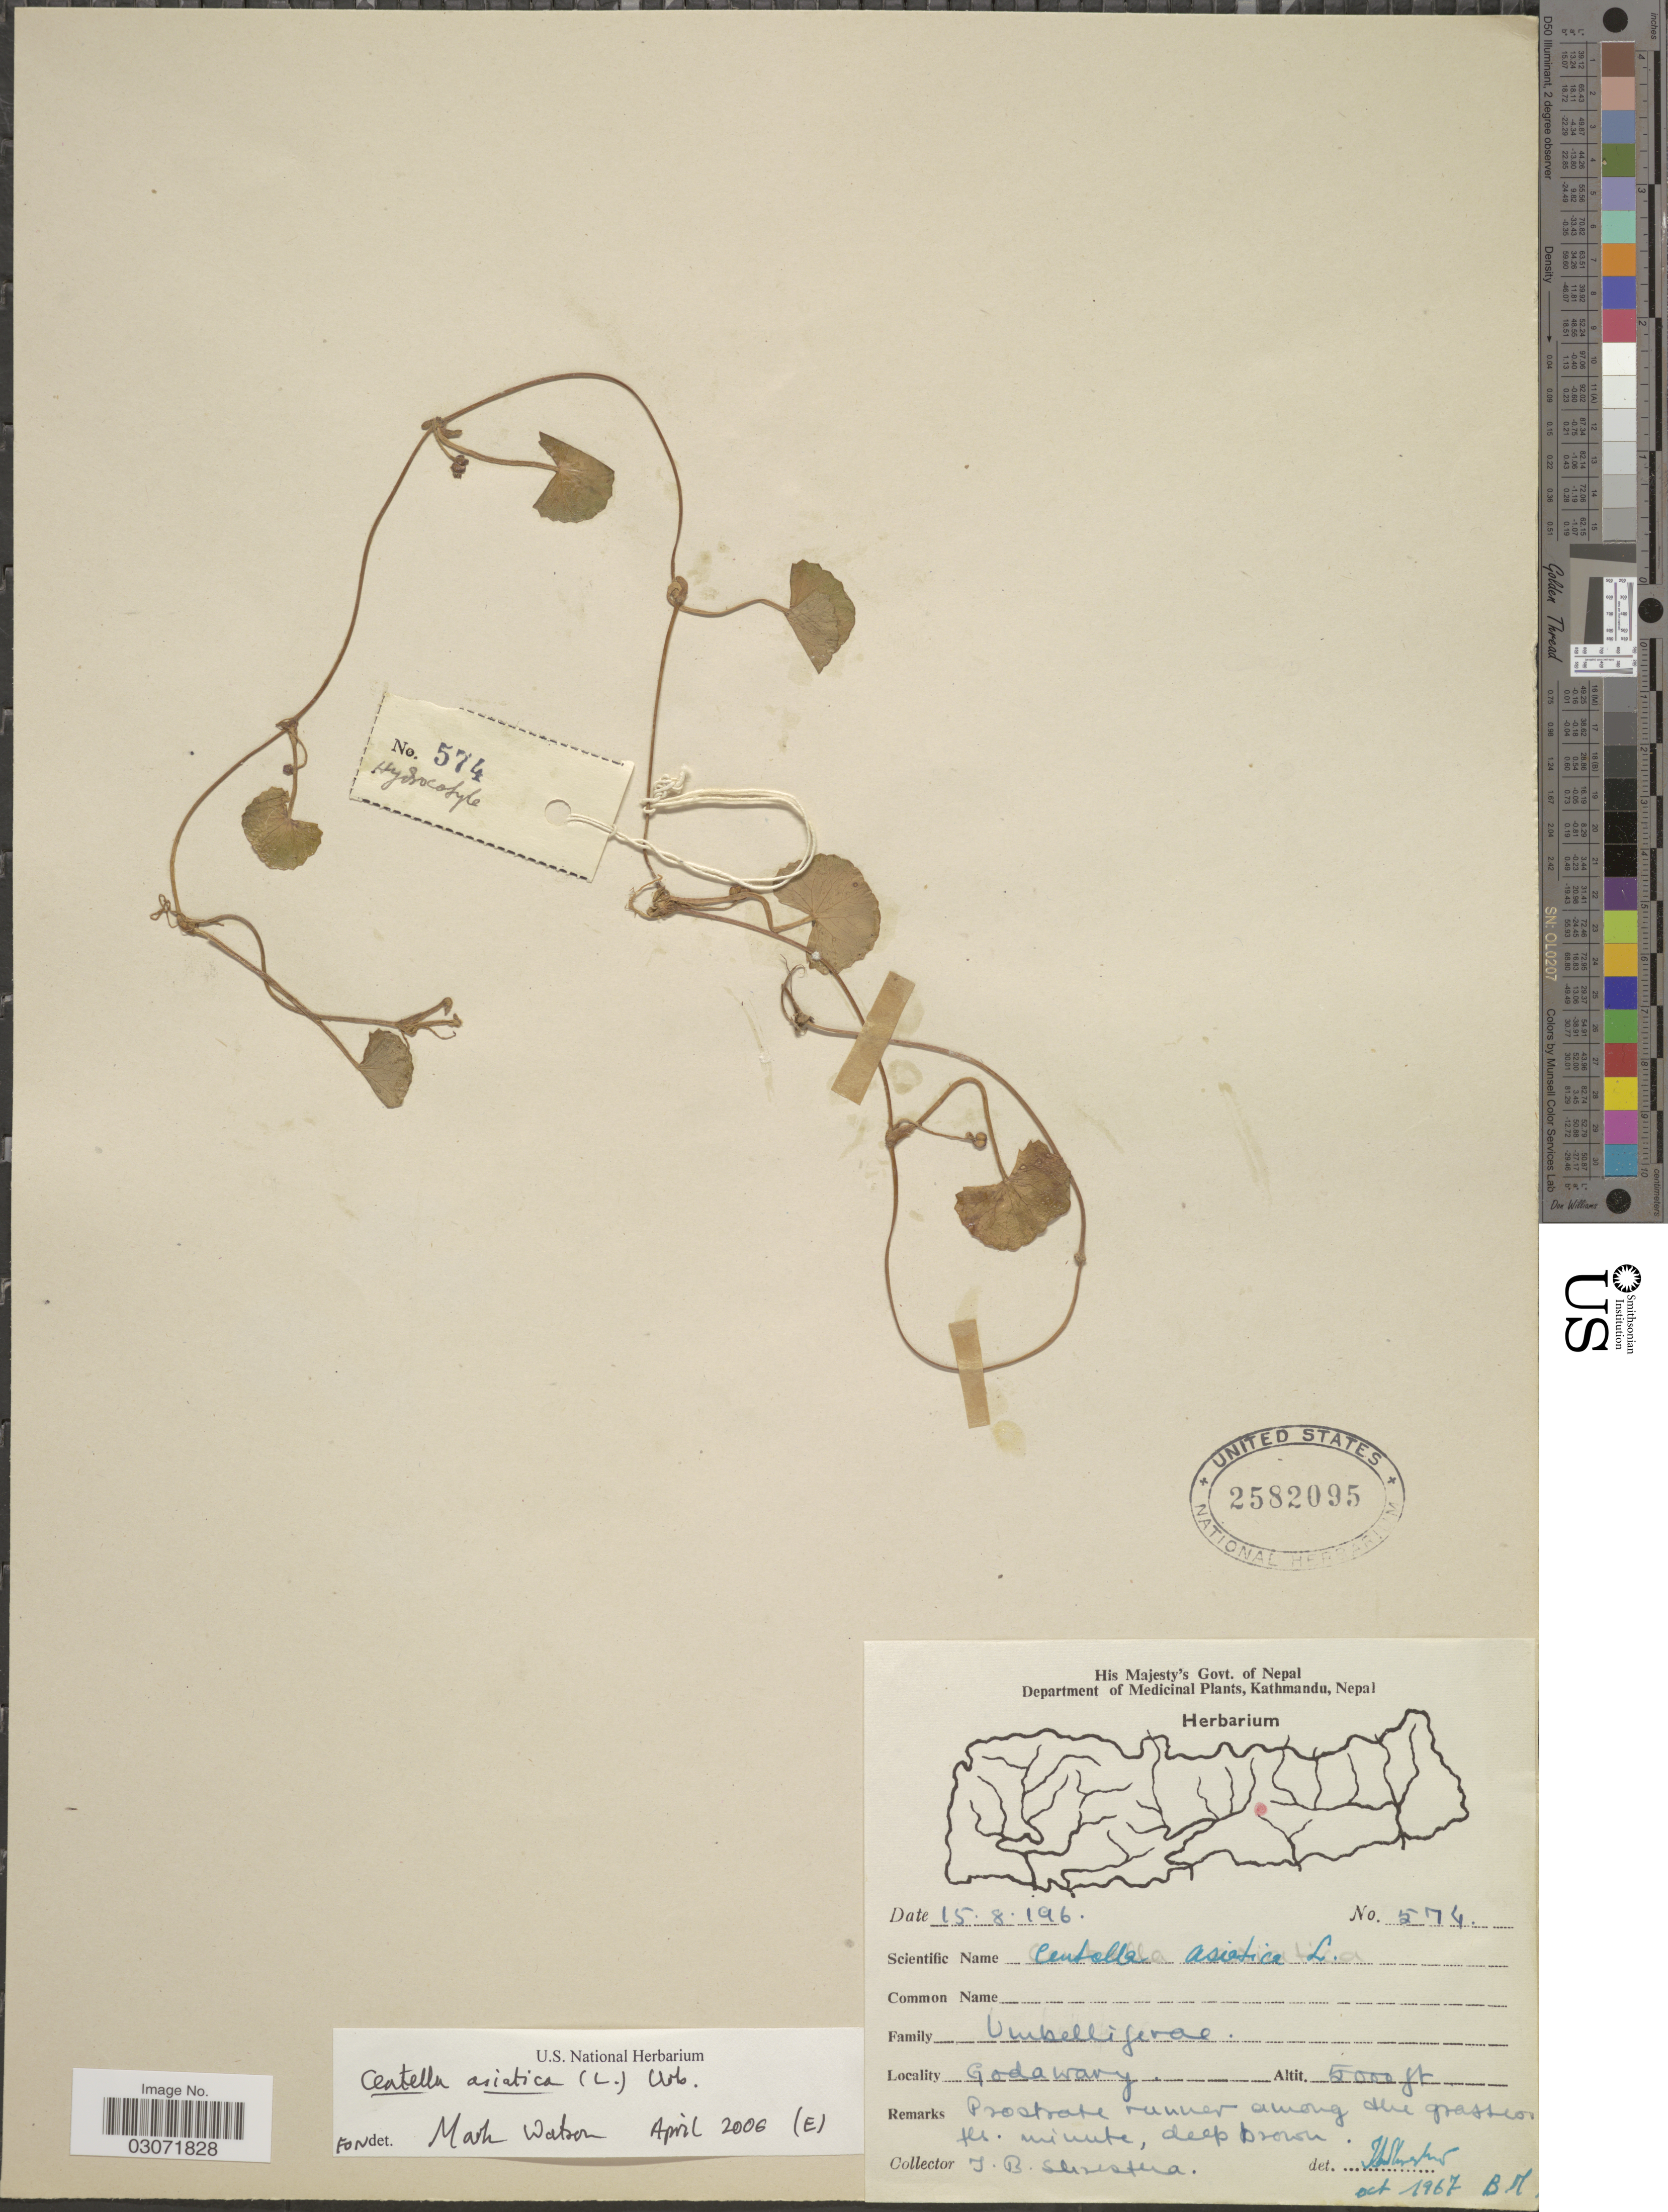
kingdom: Plantae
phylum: Tracheophyta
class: Magnoliopsida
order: Apiales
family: Apiaceae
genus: Centella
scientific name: Centella asiatica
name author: (L.) Urb.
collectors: T. B. Shrestha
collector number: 574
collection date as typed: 15.8.196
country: Nepal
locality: Godawary.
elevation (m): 1524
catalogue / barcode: US 2582095